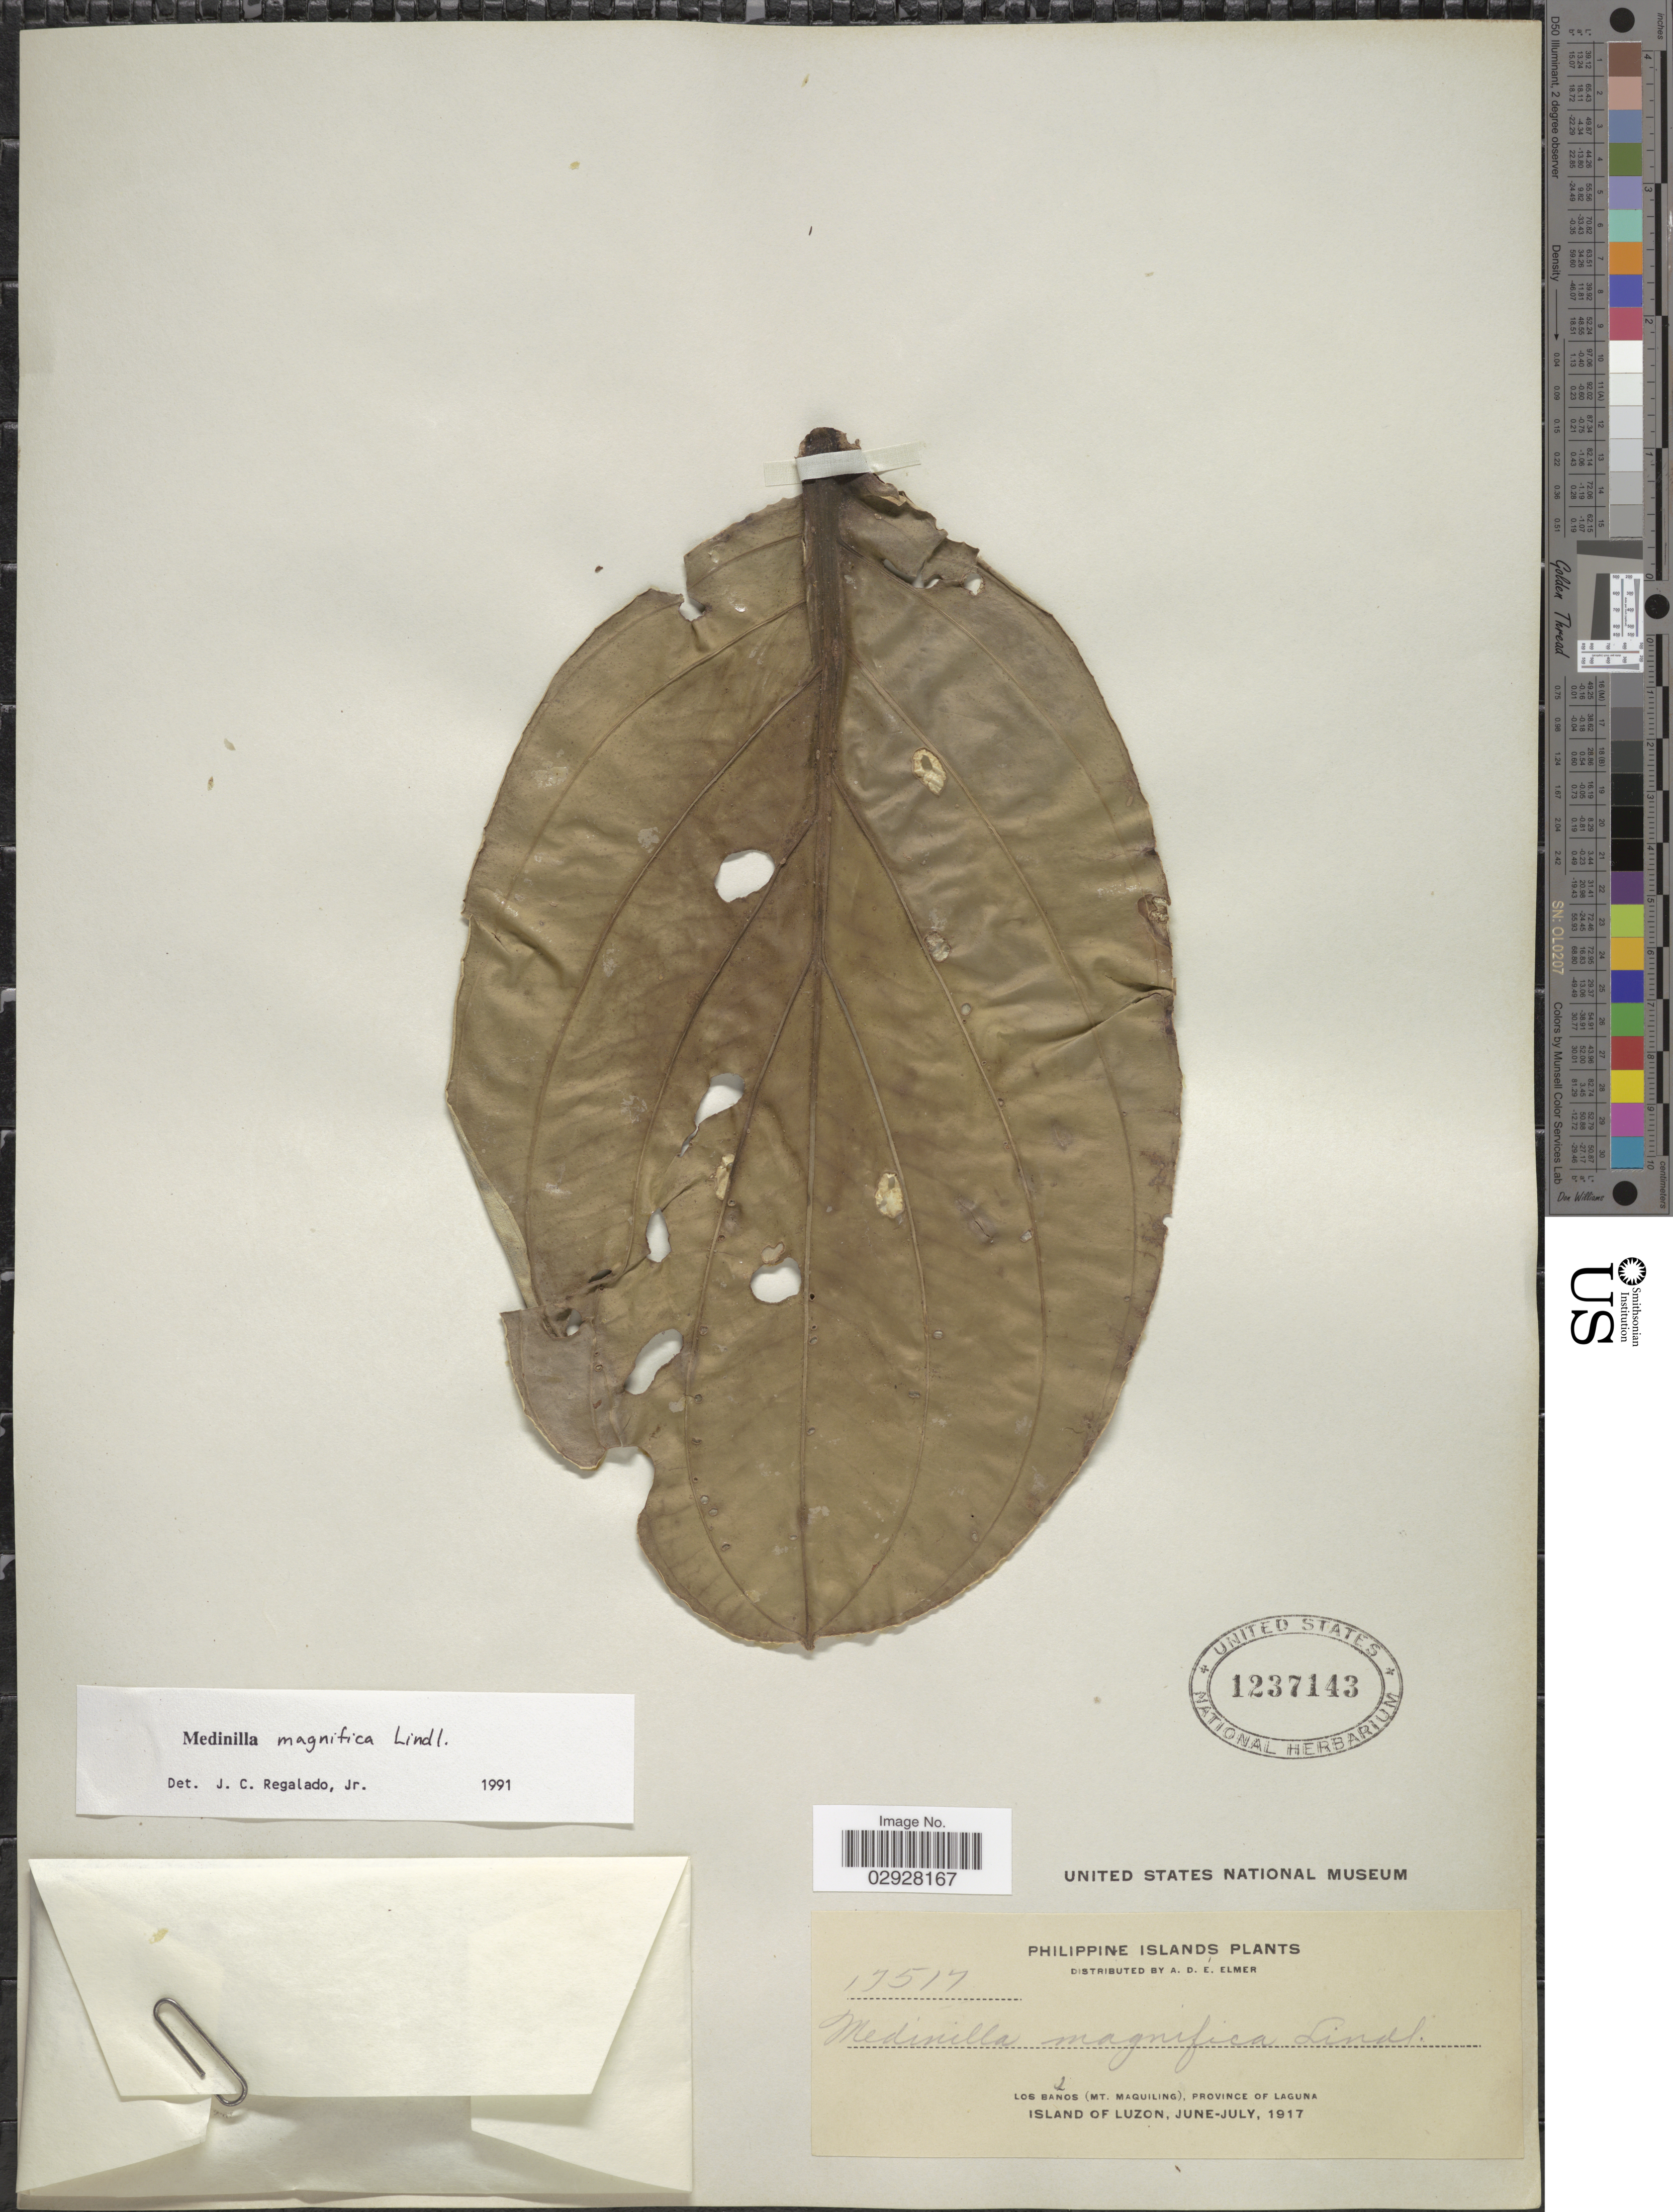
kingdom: Plantae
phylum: Tracheophyta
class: Magnoliopsida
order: Myrtales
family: Melastomataceae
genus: Medinilla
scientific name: Medinilla magnifica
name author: Lindl.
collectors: A. D. E. Elmer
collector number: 17517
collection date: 1917-06/1917-07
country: Philippines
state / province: Calabarzon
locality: Los Banos (Mt. Maquiling), Province of Laguna, Island of Luzon.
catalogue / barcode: US 1237143